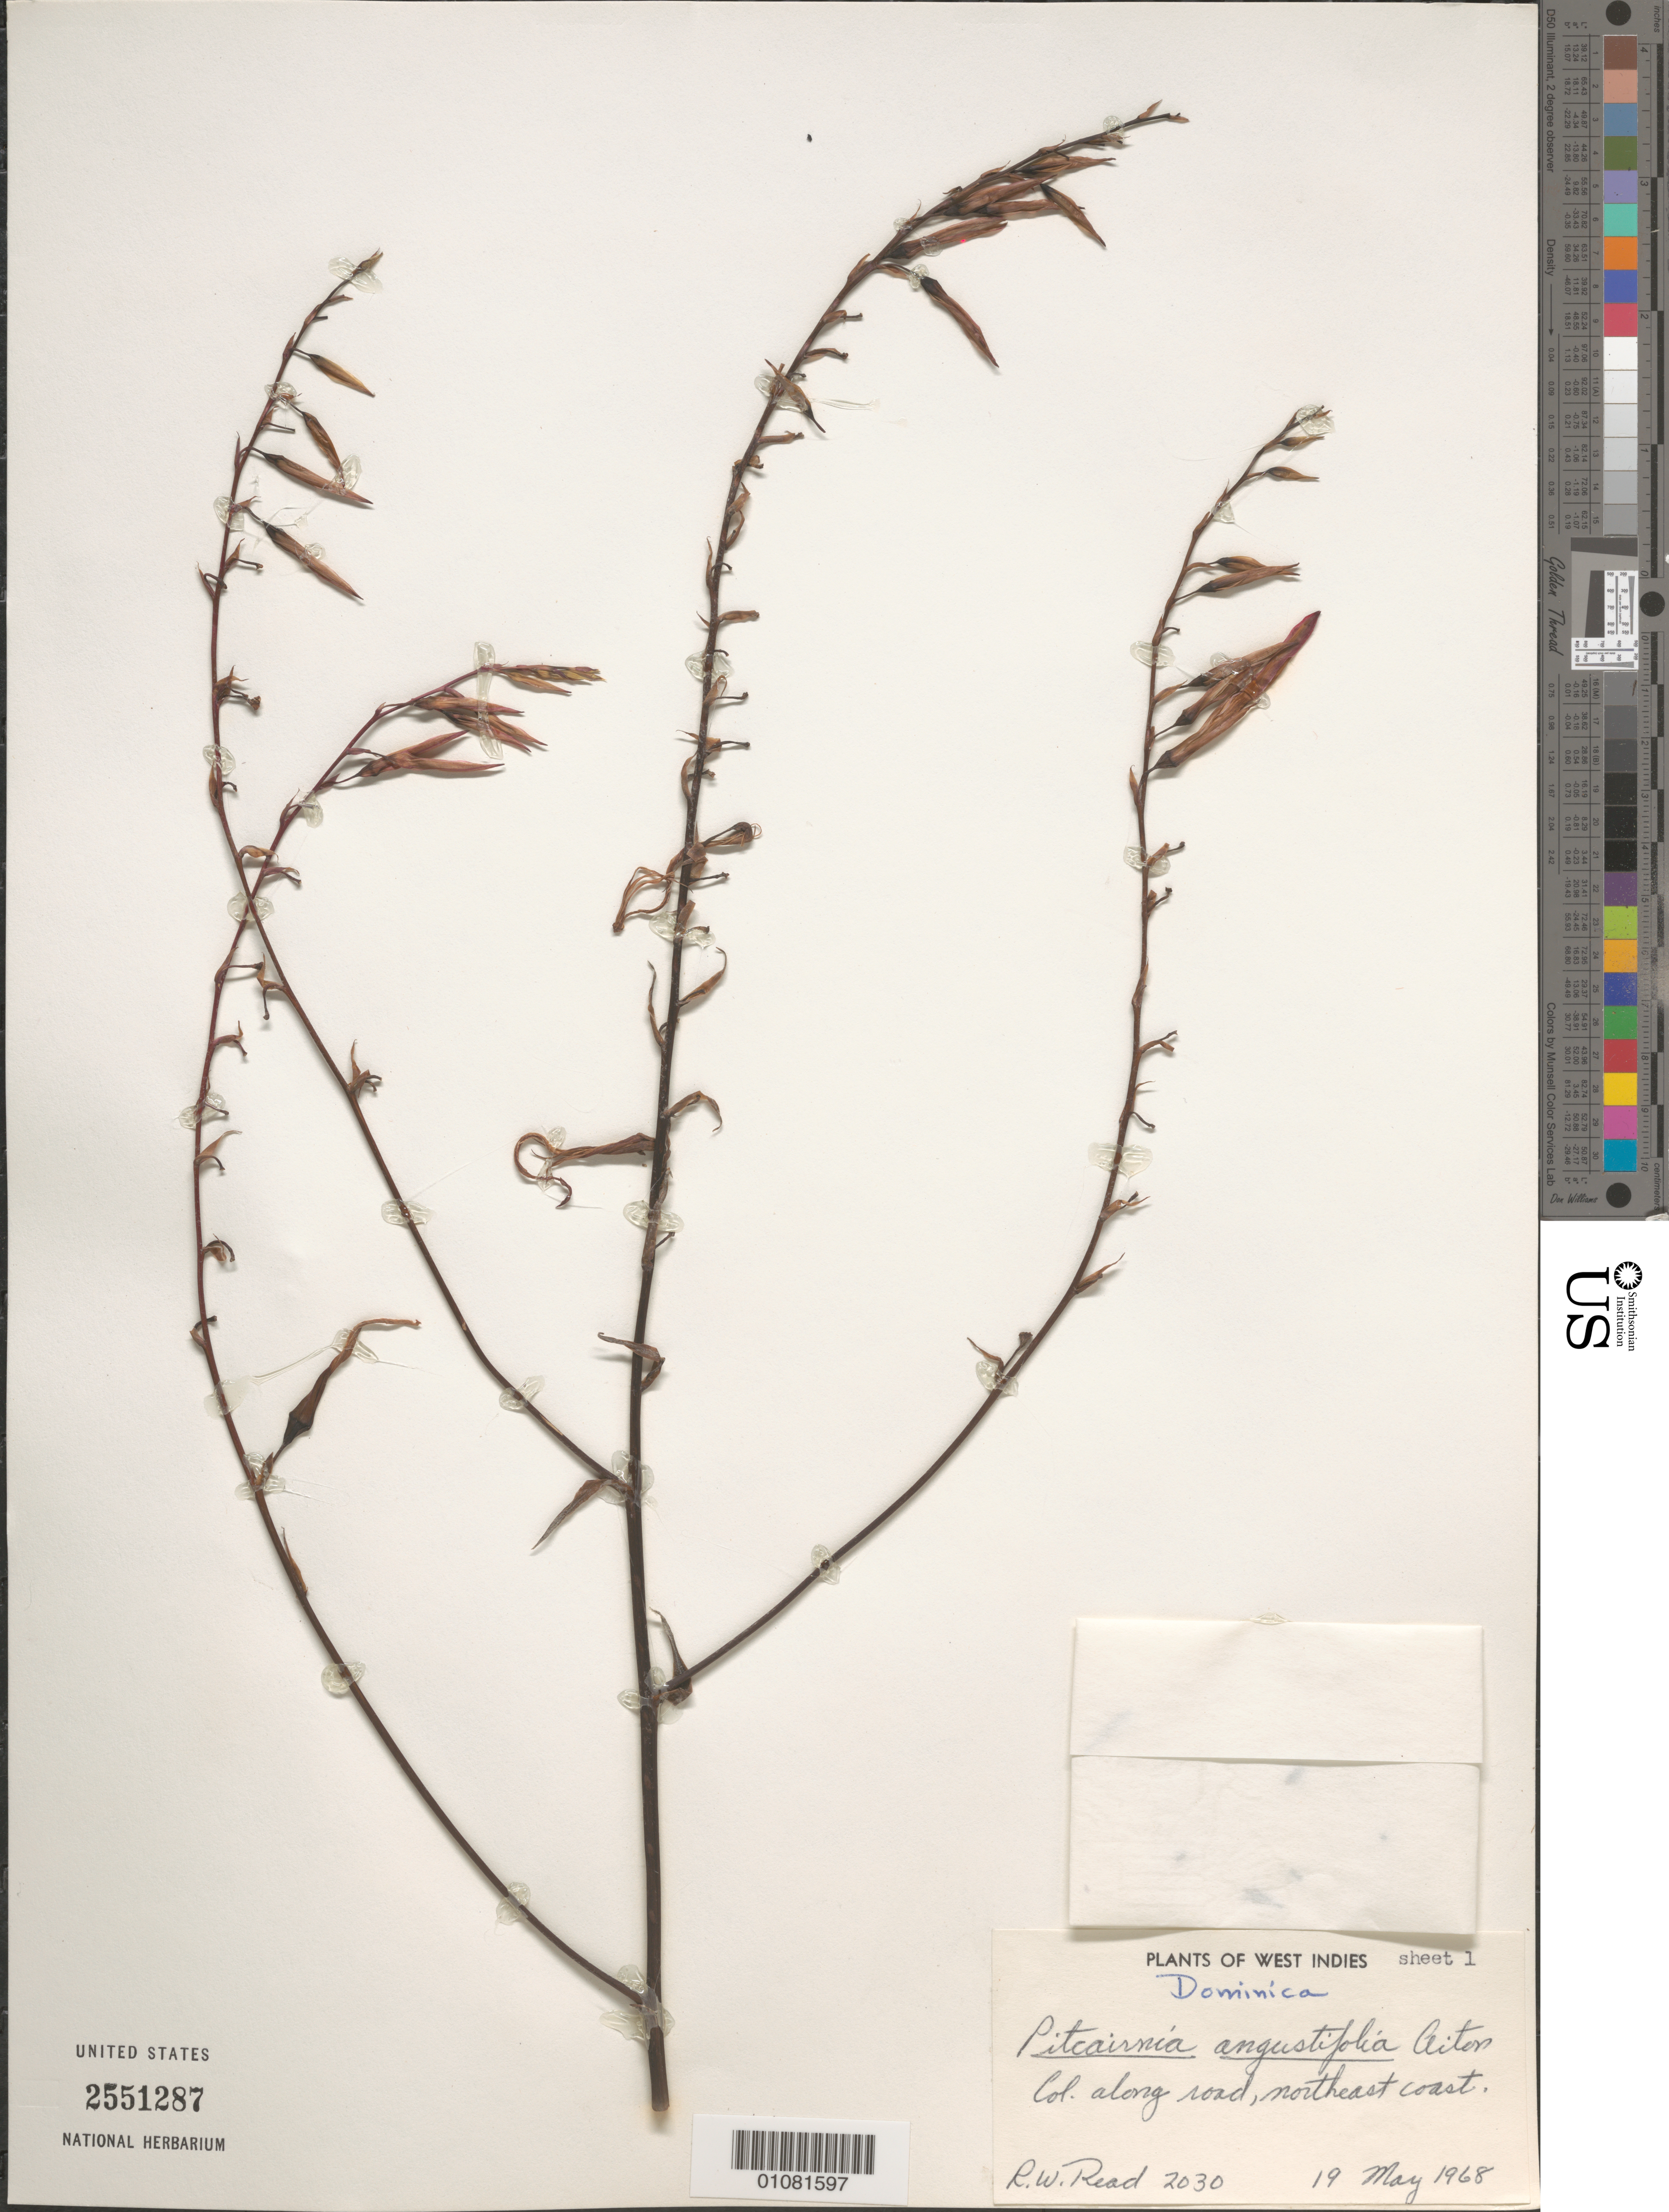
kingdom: Plantae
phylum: Tracheophyta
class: Liliopsida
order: Poales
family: Bromeliaceae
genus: Pitcairnia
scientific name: Pitcairnia angustifolia var. angustifolia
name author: Sol. ex Aiton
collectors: R. W. Read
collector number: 2030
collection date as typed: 19 May 1968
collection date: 1968-05-19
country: Dominica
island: Dominica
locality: NE coast.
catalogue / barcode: US 2551287